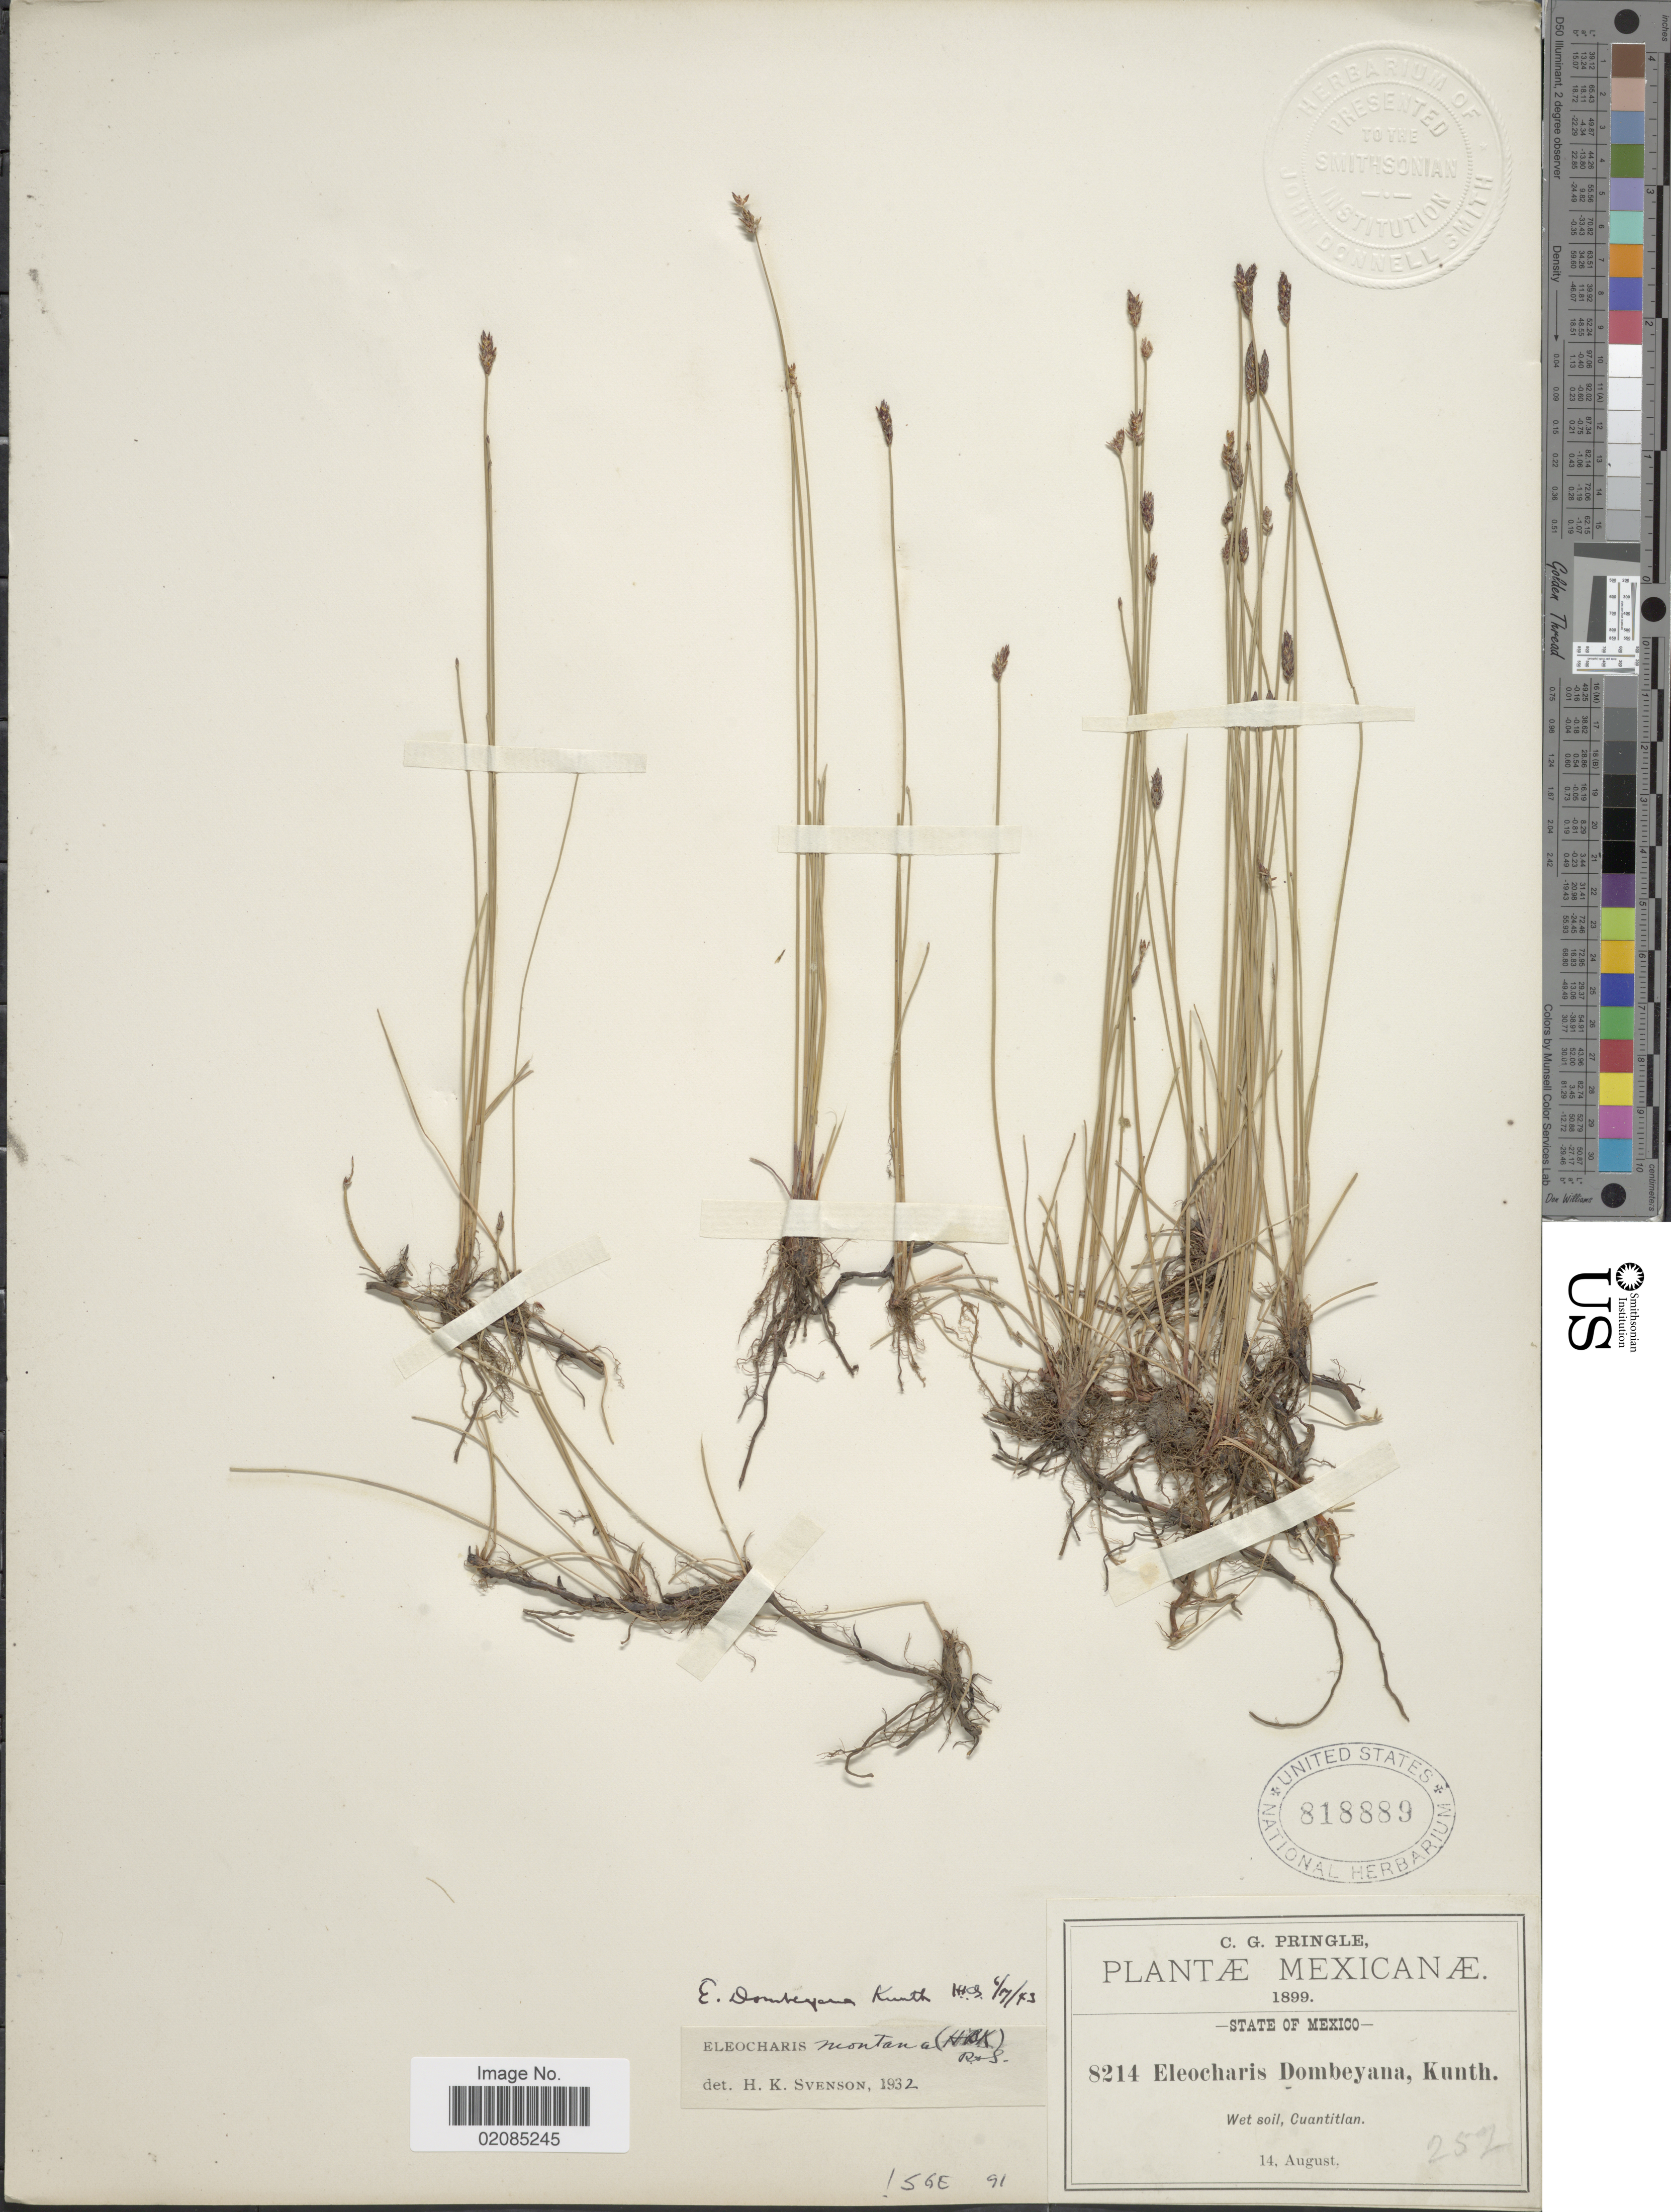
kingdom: Plantae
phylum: Tracheophyta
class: Liliopsida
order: Poales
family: Cyperaceae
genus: Eleocharis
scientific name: Eleocharis dombeyana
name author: Kunth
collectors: C. G. Pringle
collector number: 8214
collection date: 1899-08-14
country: Mexico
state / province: México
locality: State of Mexico, Wet soil, Cuantitlan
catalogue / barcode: US 818889